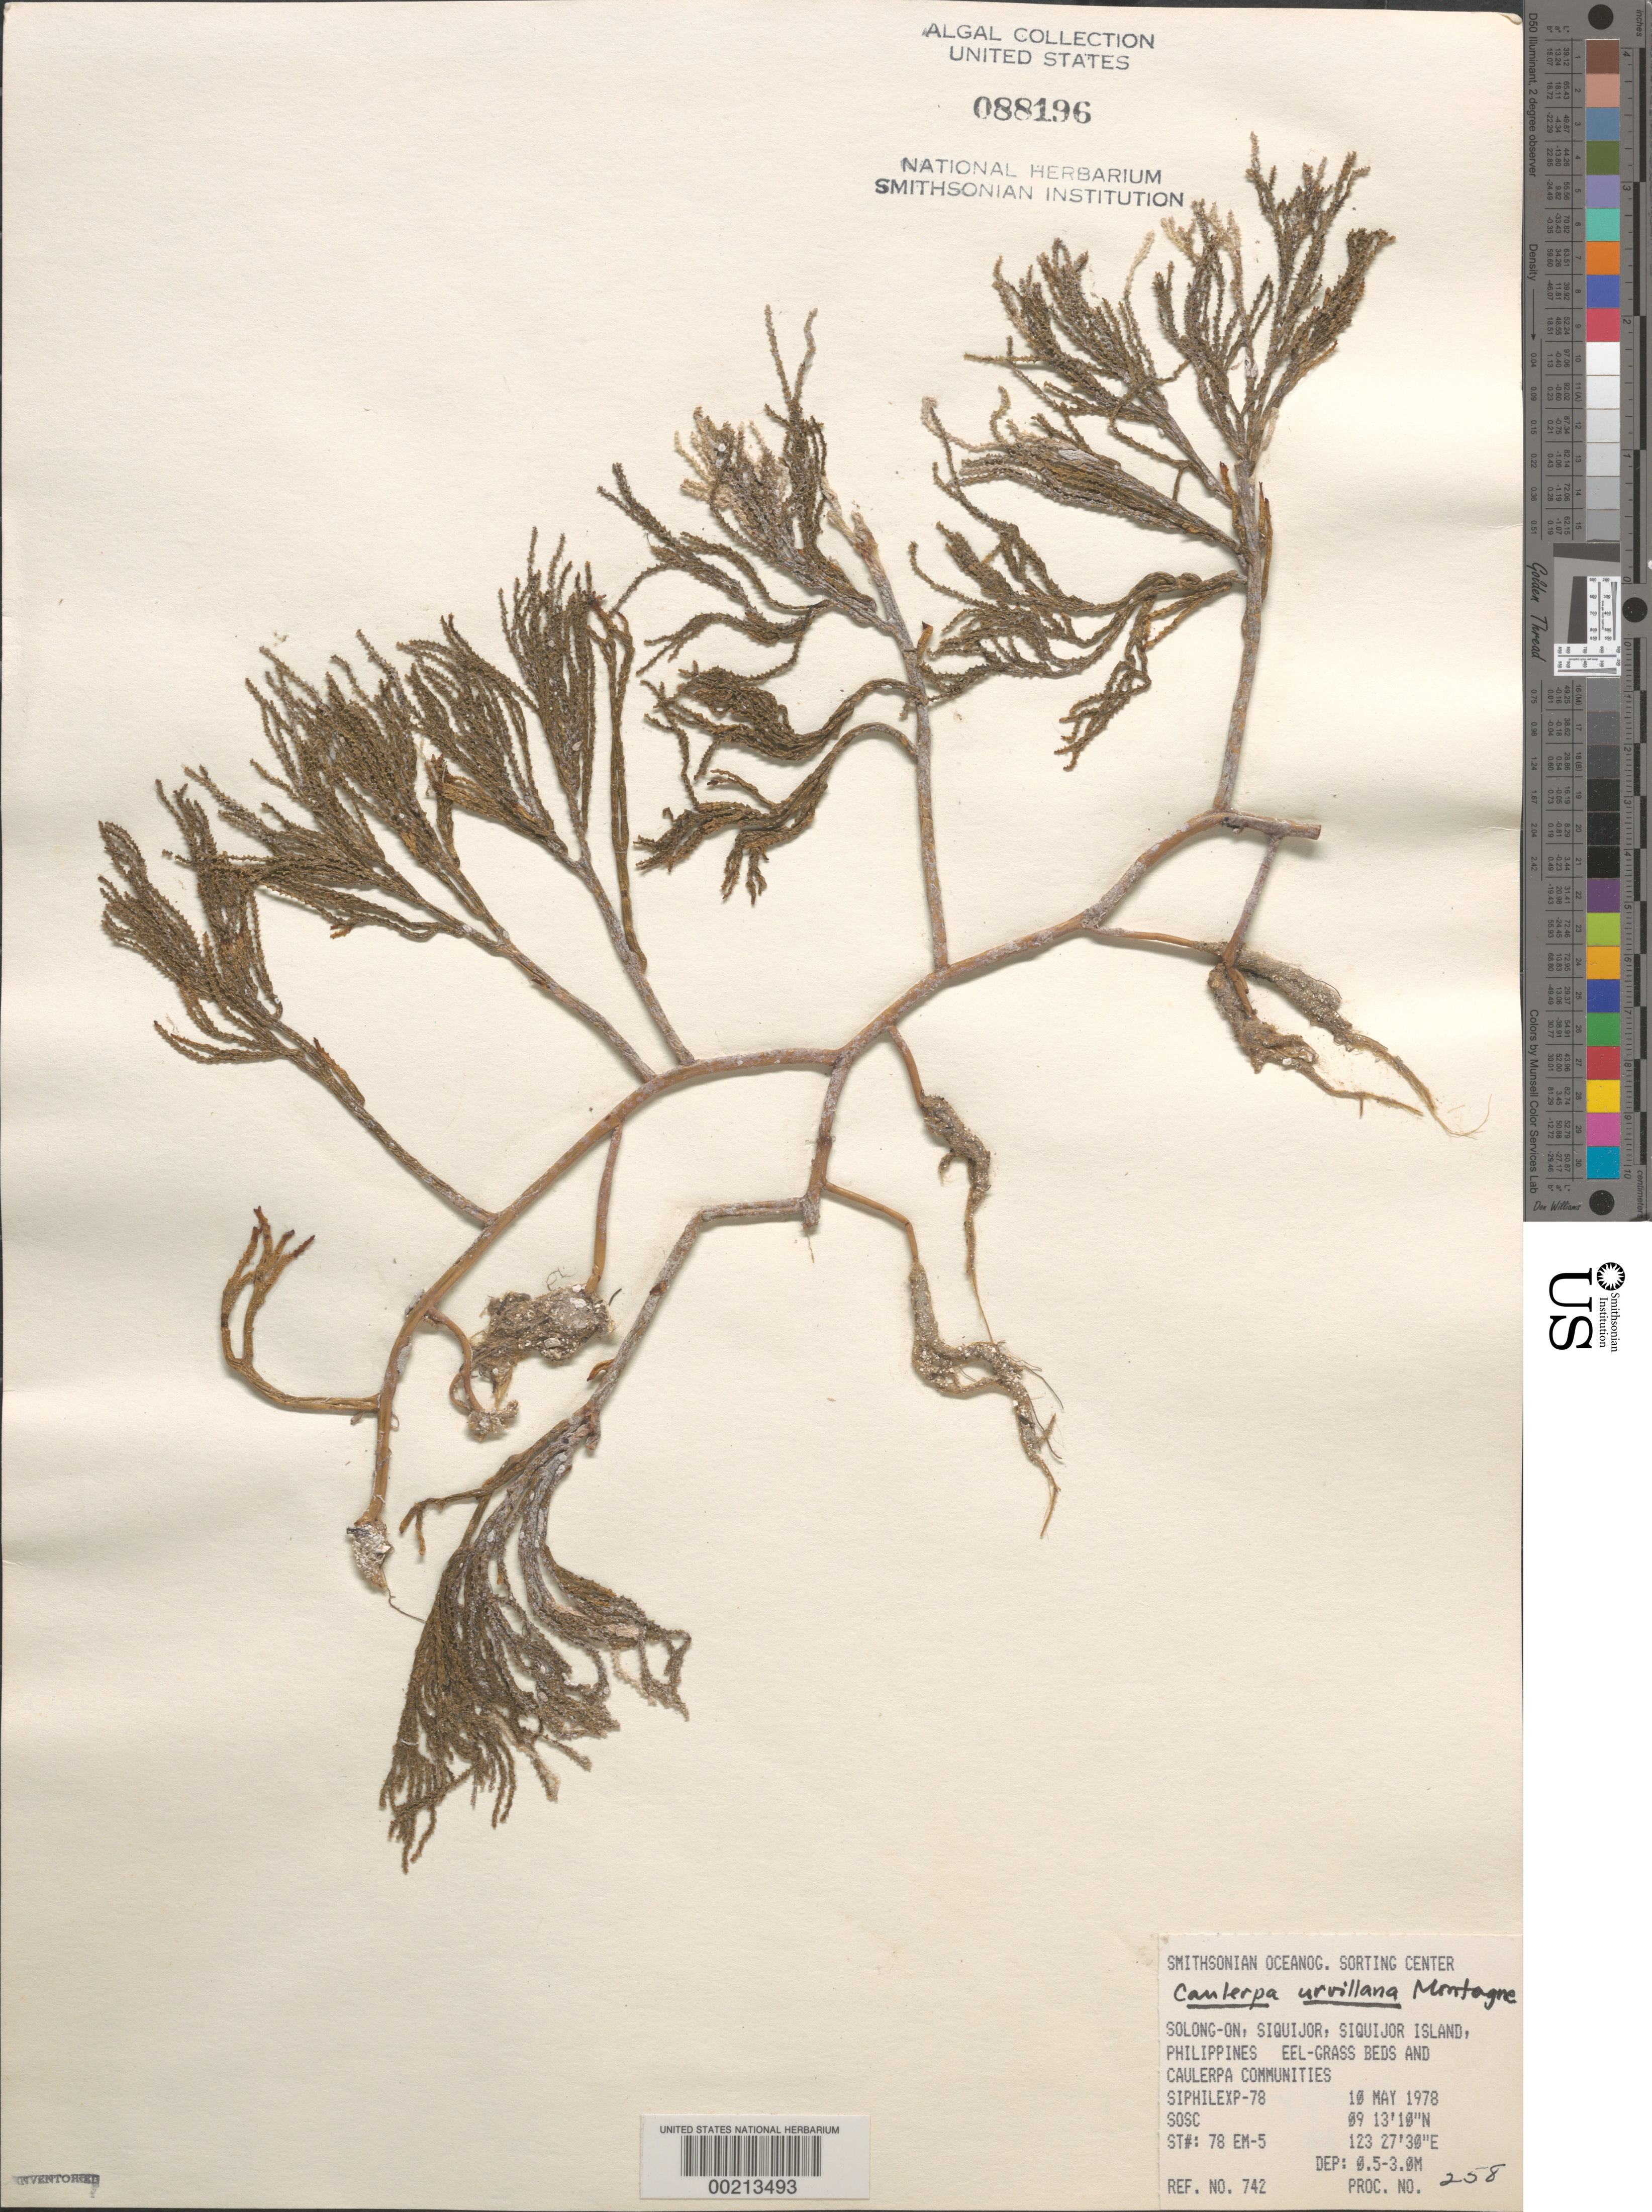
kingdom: Plantae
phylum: Chlorophyta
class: Ulvophyceae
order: Bryopsidales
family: Caulerpaceae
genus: Caulerpa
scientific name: Caulerpa urvilleana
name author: Mont.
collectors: SOSC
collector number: Station 78 Em-5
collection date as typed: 10 May 1978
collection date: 1978-05-10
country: Philippines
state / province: Central Visayas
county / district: Siquijor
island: Siquijor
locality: Solong-on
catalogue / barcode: US 88196